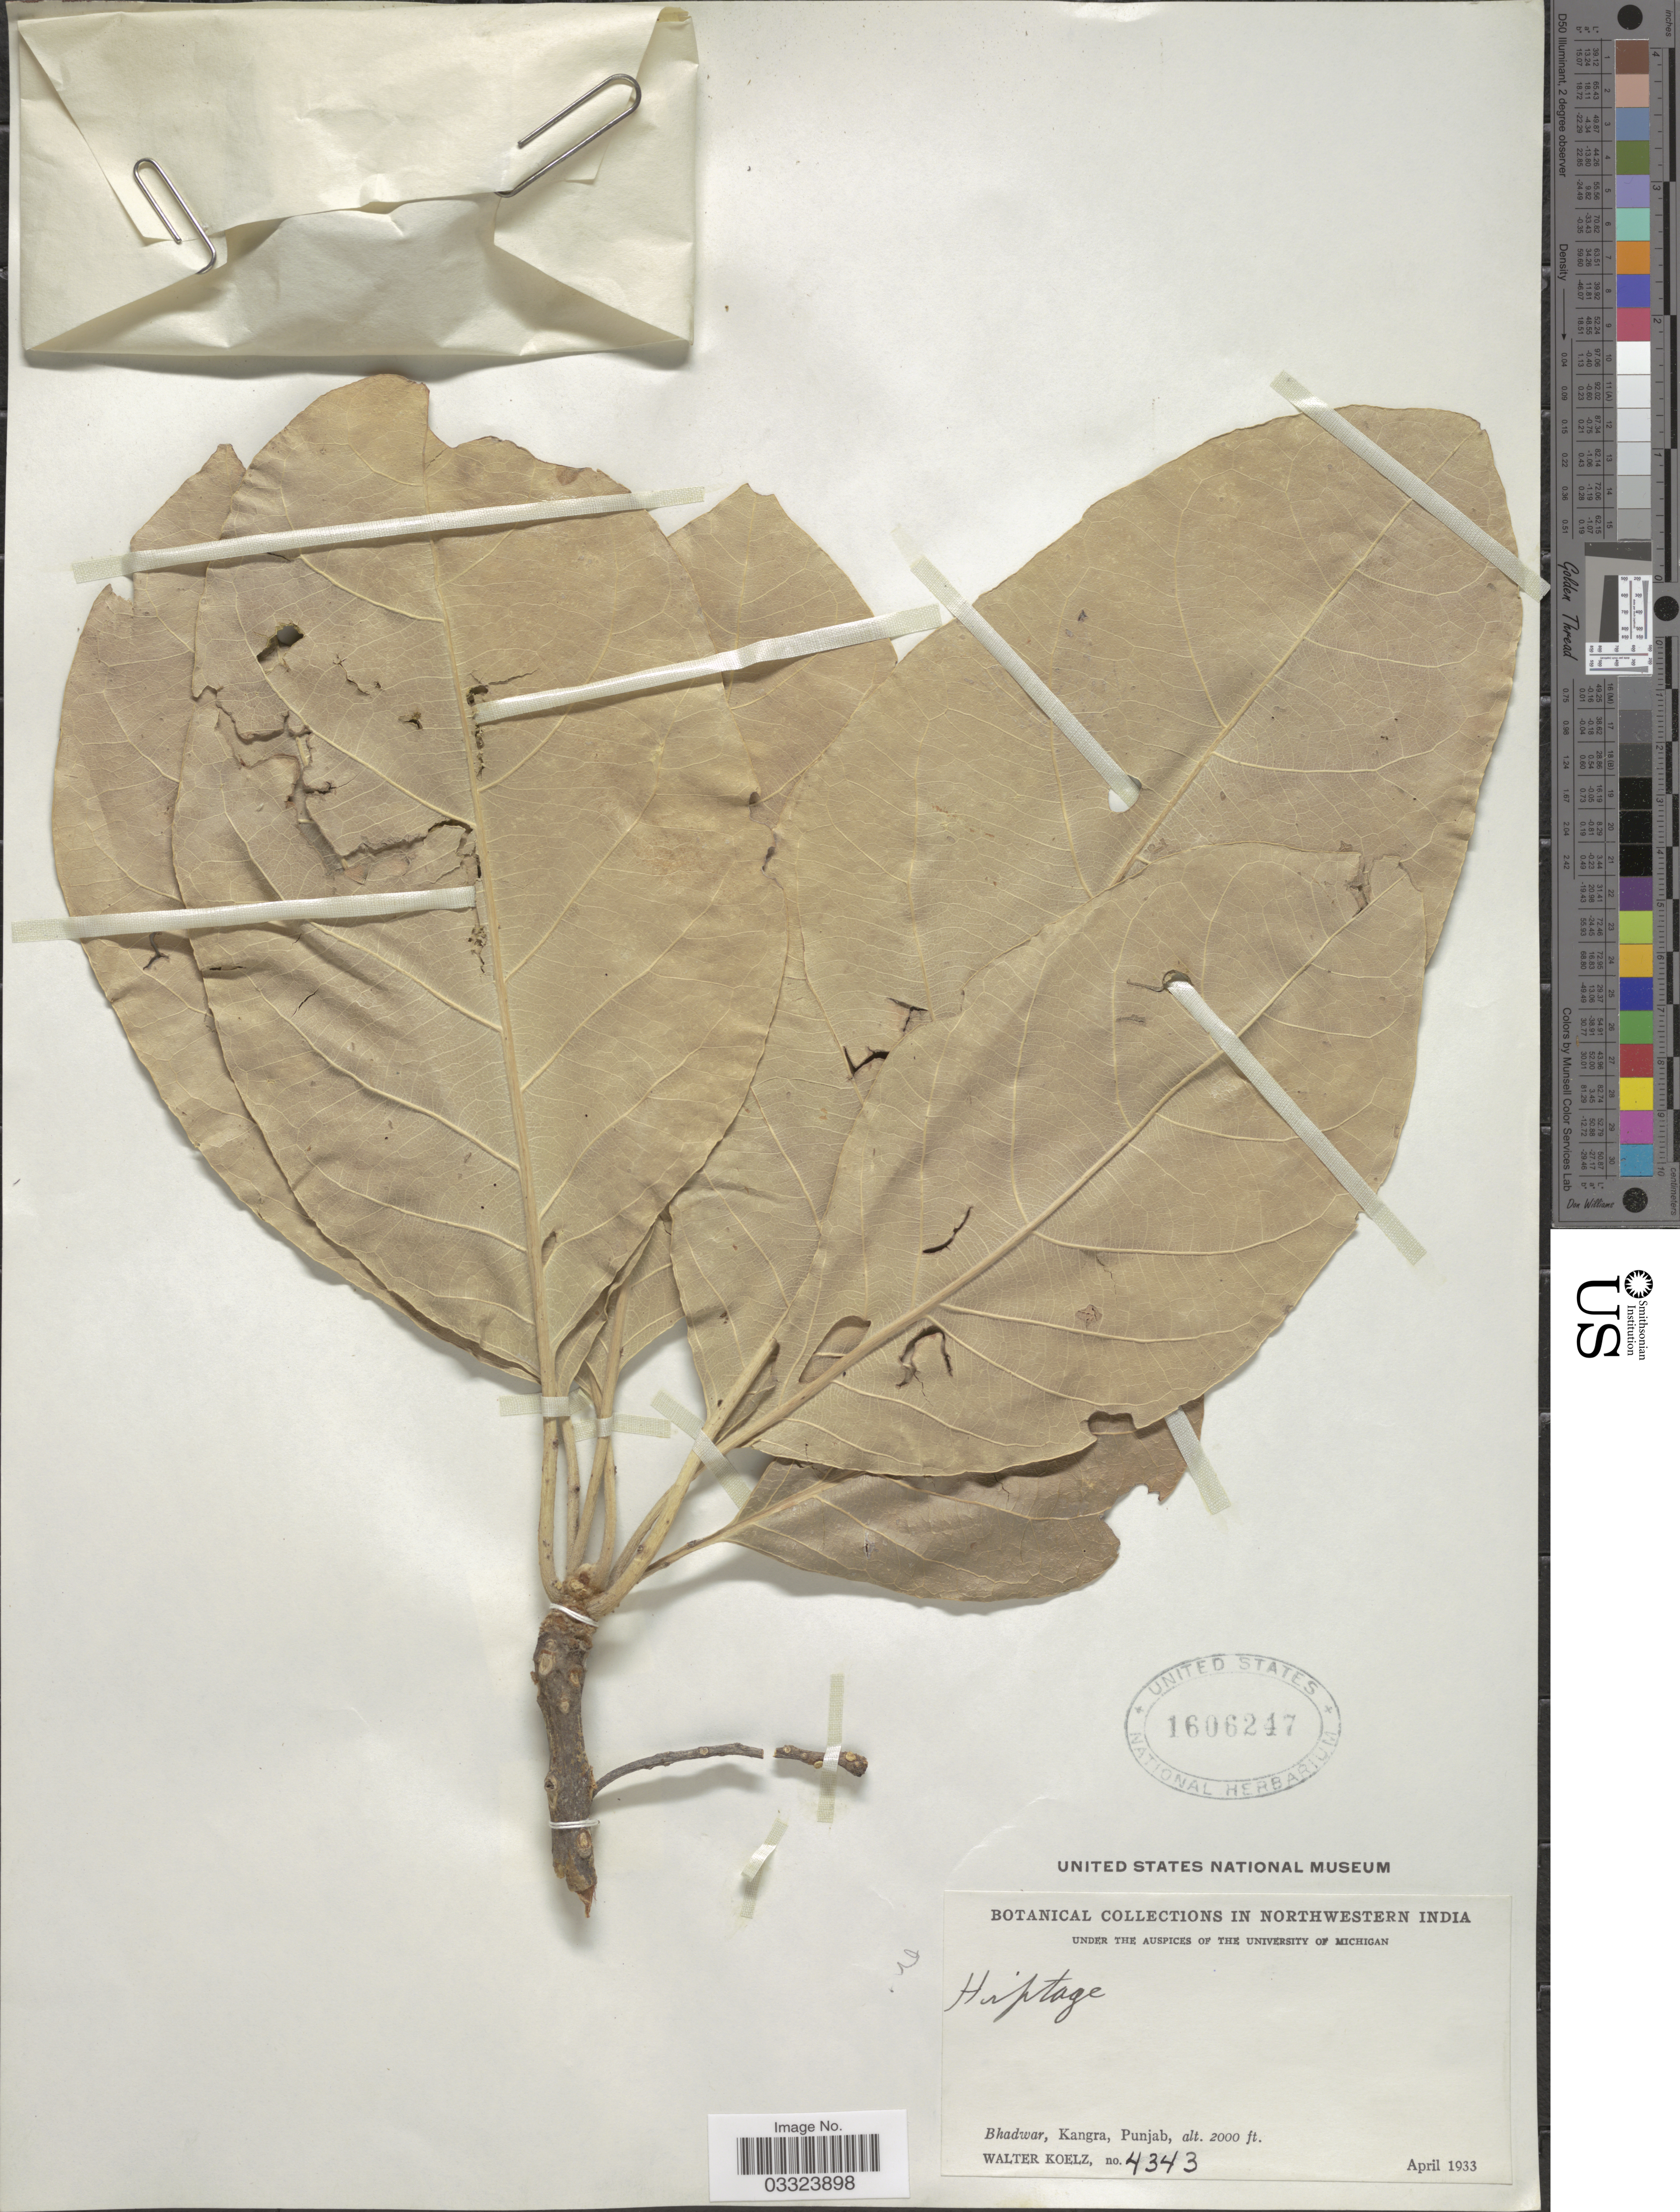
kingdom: Plantae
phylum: Tracheophyta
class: Magnoliopsida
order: Malpighiales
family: Malpighiaceae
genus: Hiptage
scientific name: Hiptage sp.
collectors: W. N. Koelz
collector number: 4343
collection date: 1933-04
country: India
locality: Bhadwar, Kangra.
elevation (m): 610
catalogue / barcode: US 1606247